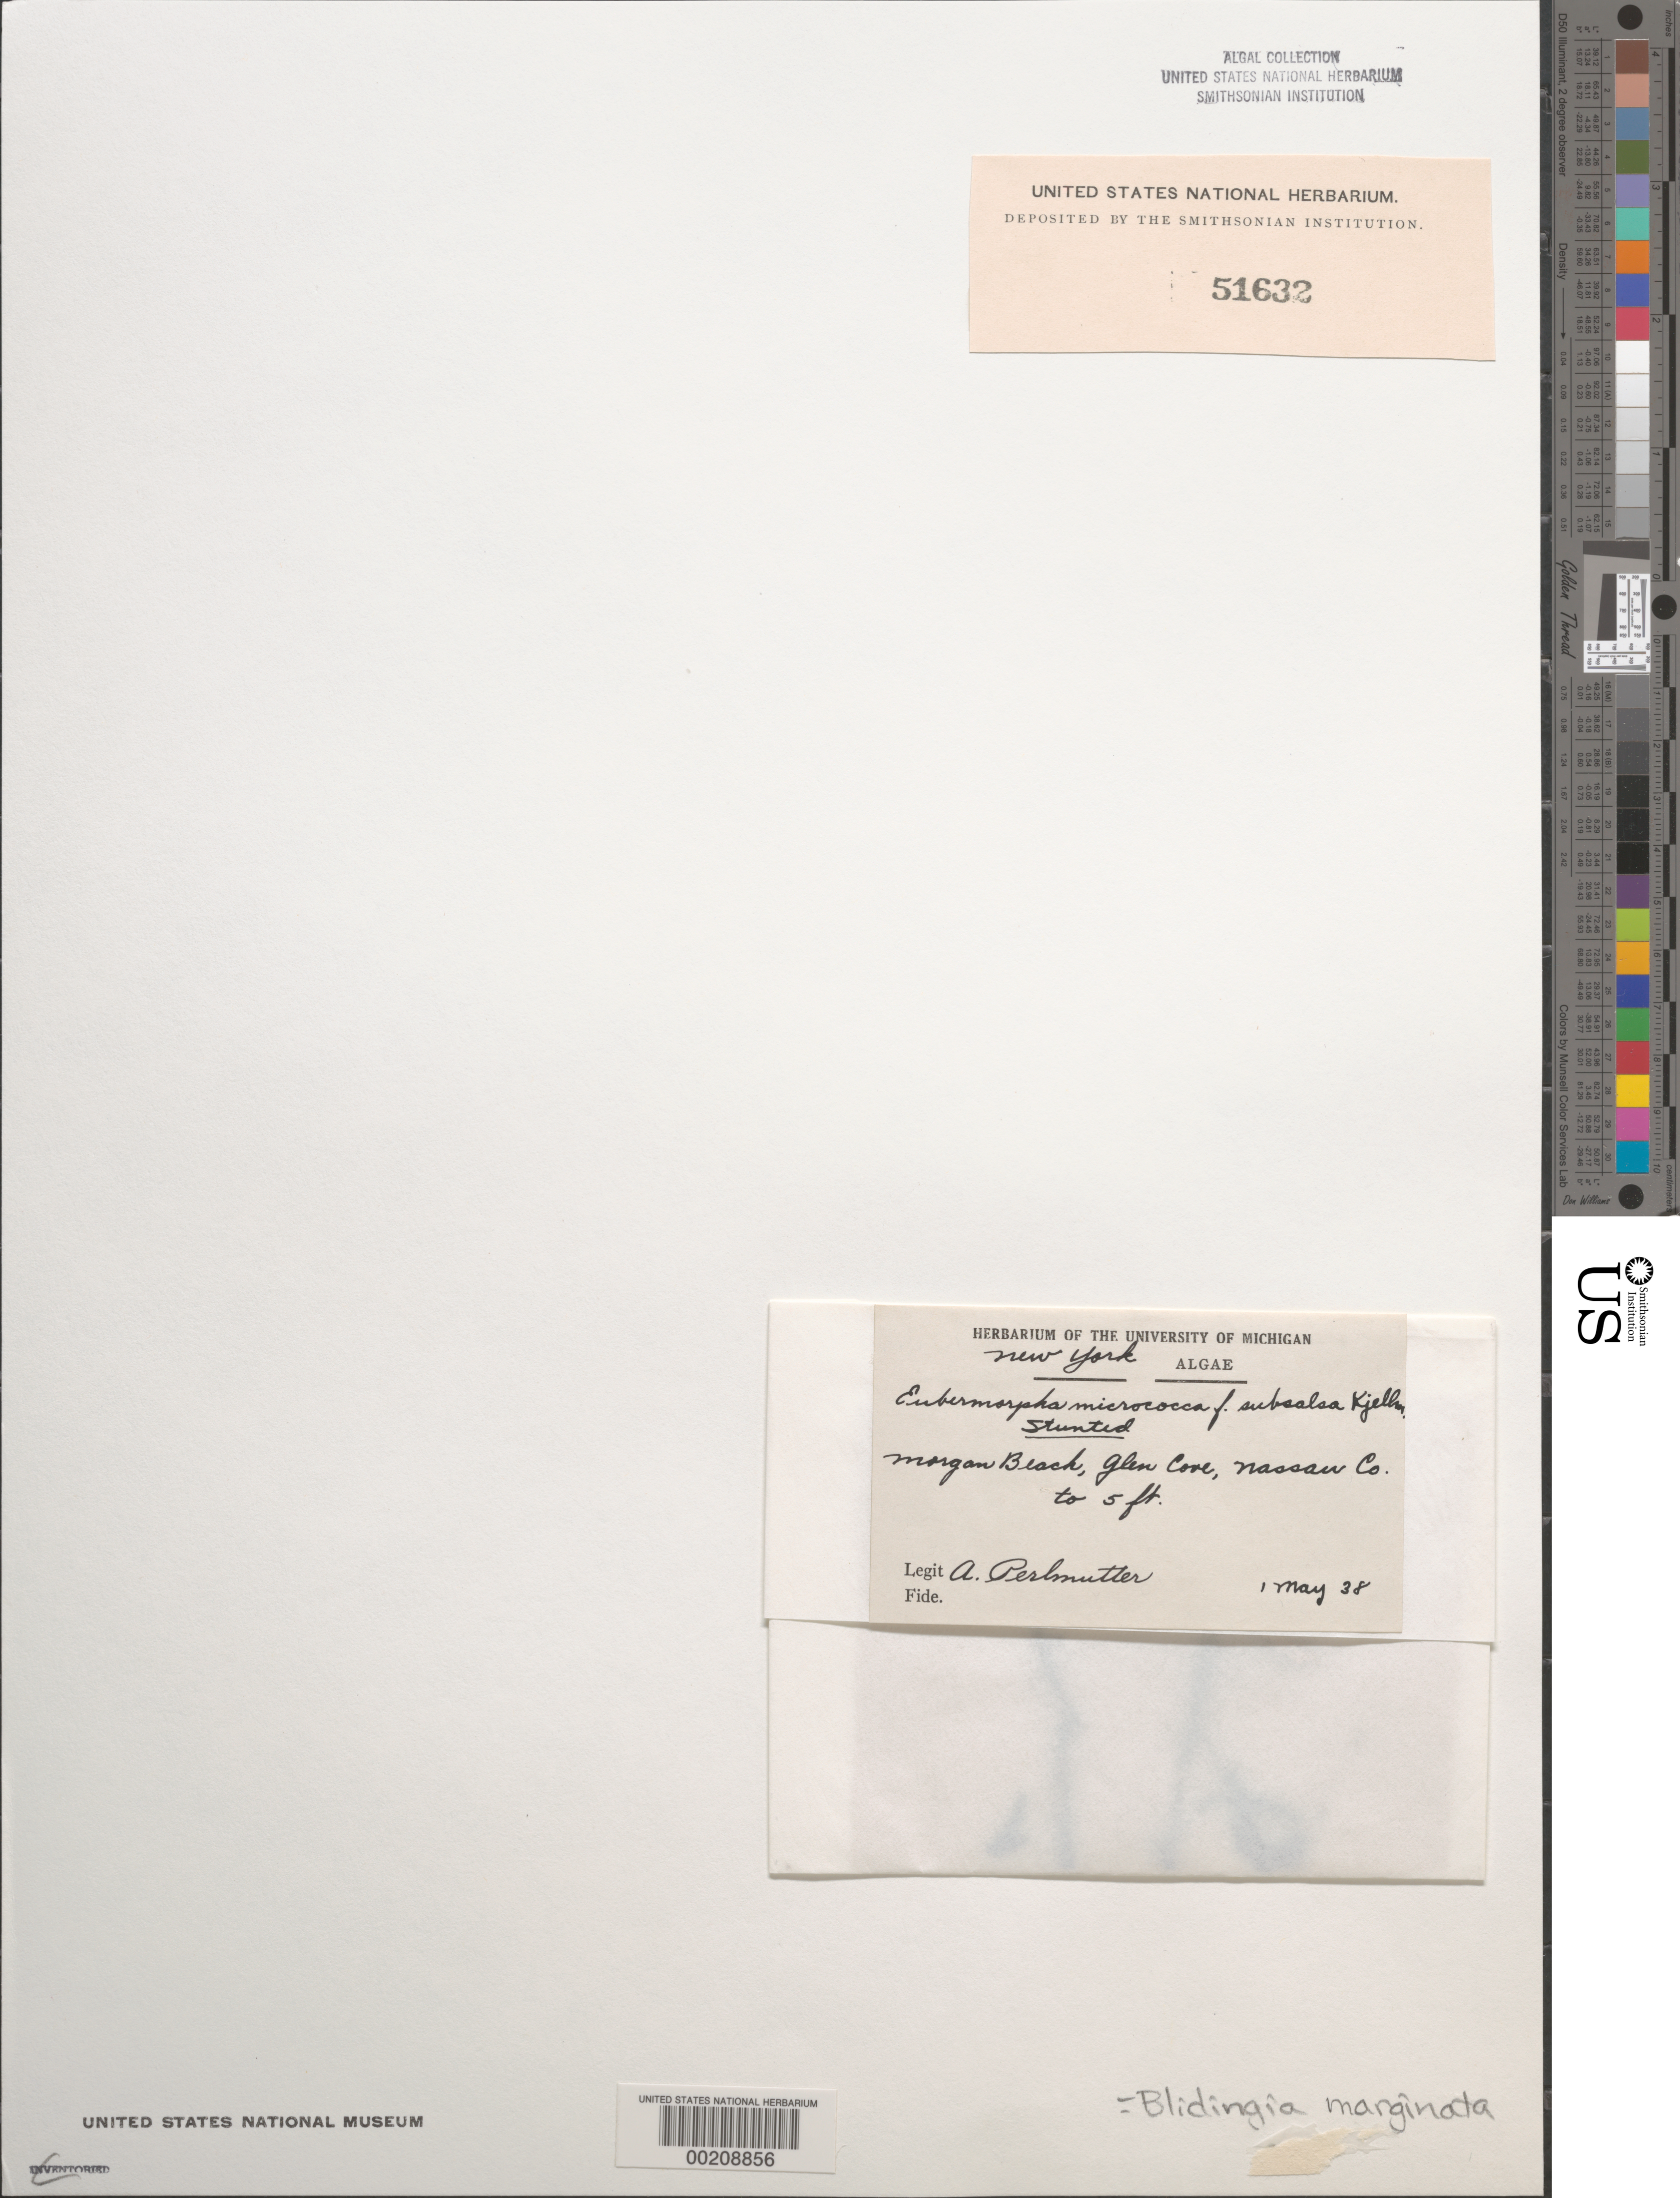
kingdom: Plantae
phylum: Chlorophyta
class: Ulvophyceae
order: Ulvales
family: Kornmanniaceae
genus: Blidingia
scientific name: Blidingia marginata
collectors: A. Perlmutter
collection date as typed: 01 May 1938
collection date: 1938-05-01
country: United States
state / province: New York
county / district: Nassau County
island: Long Island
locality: Morgan Beach, Glen Cove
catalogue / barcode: US 51632